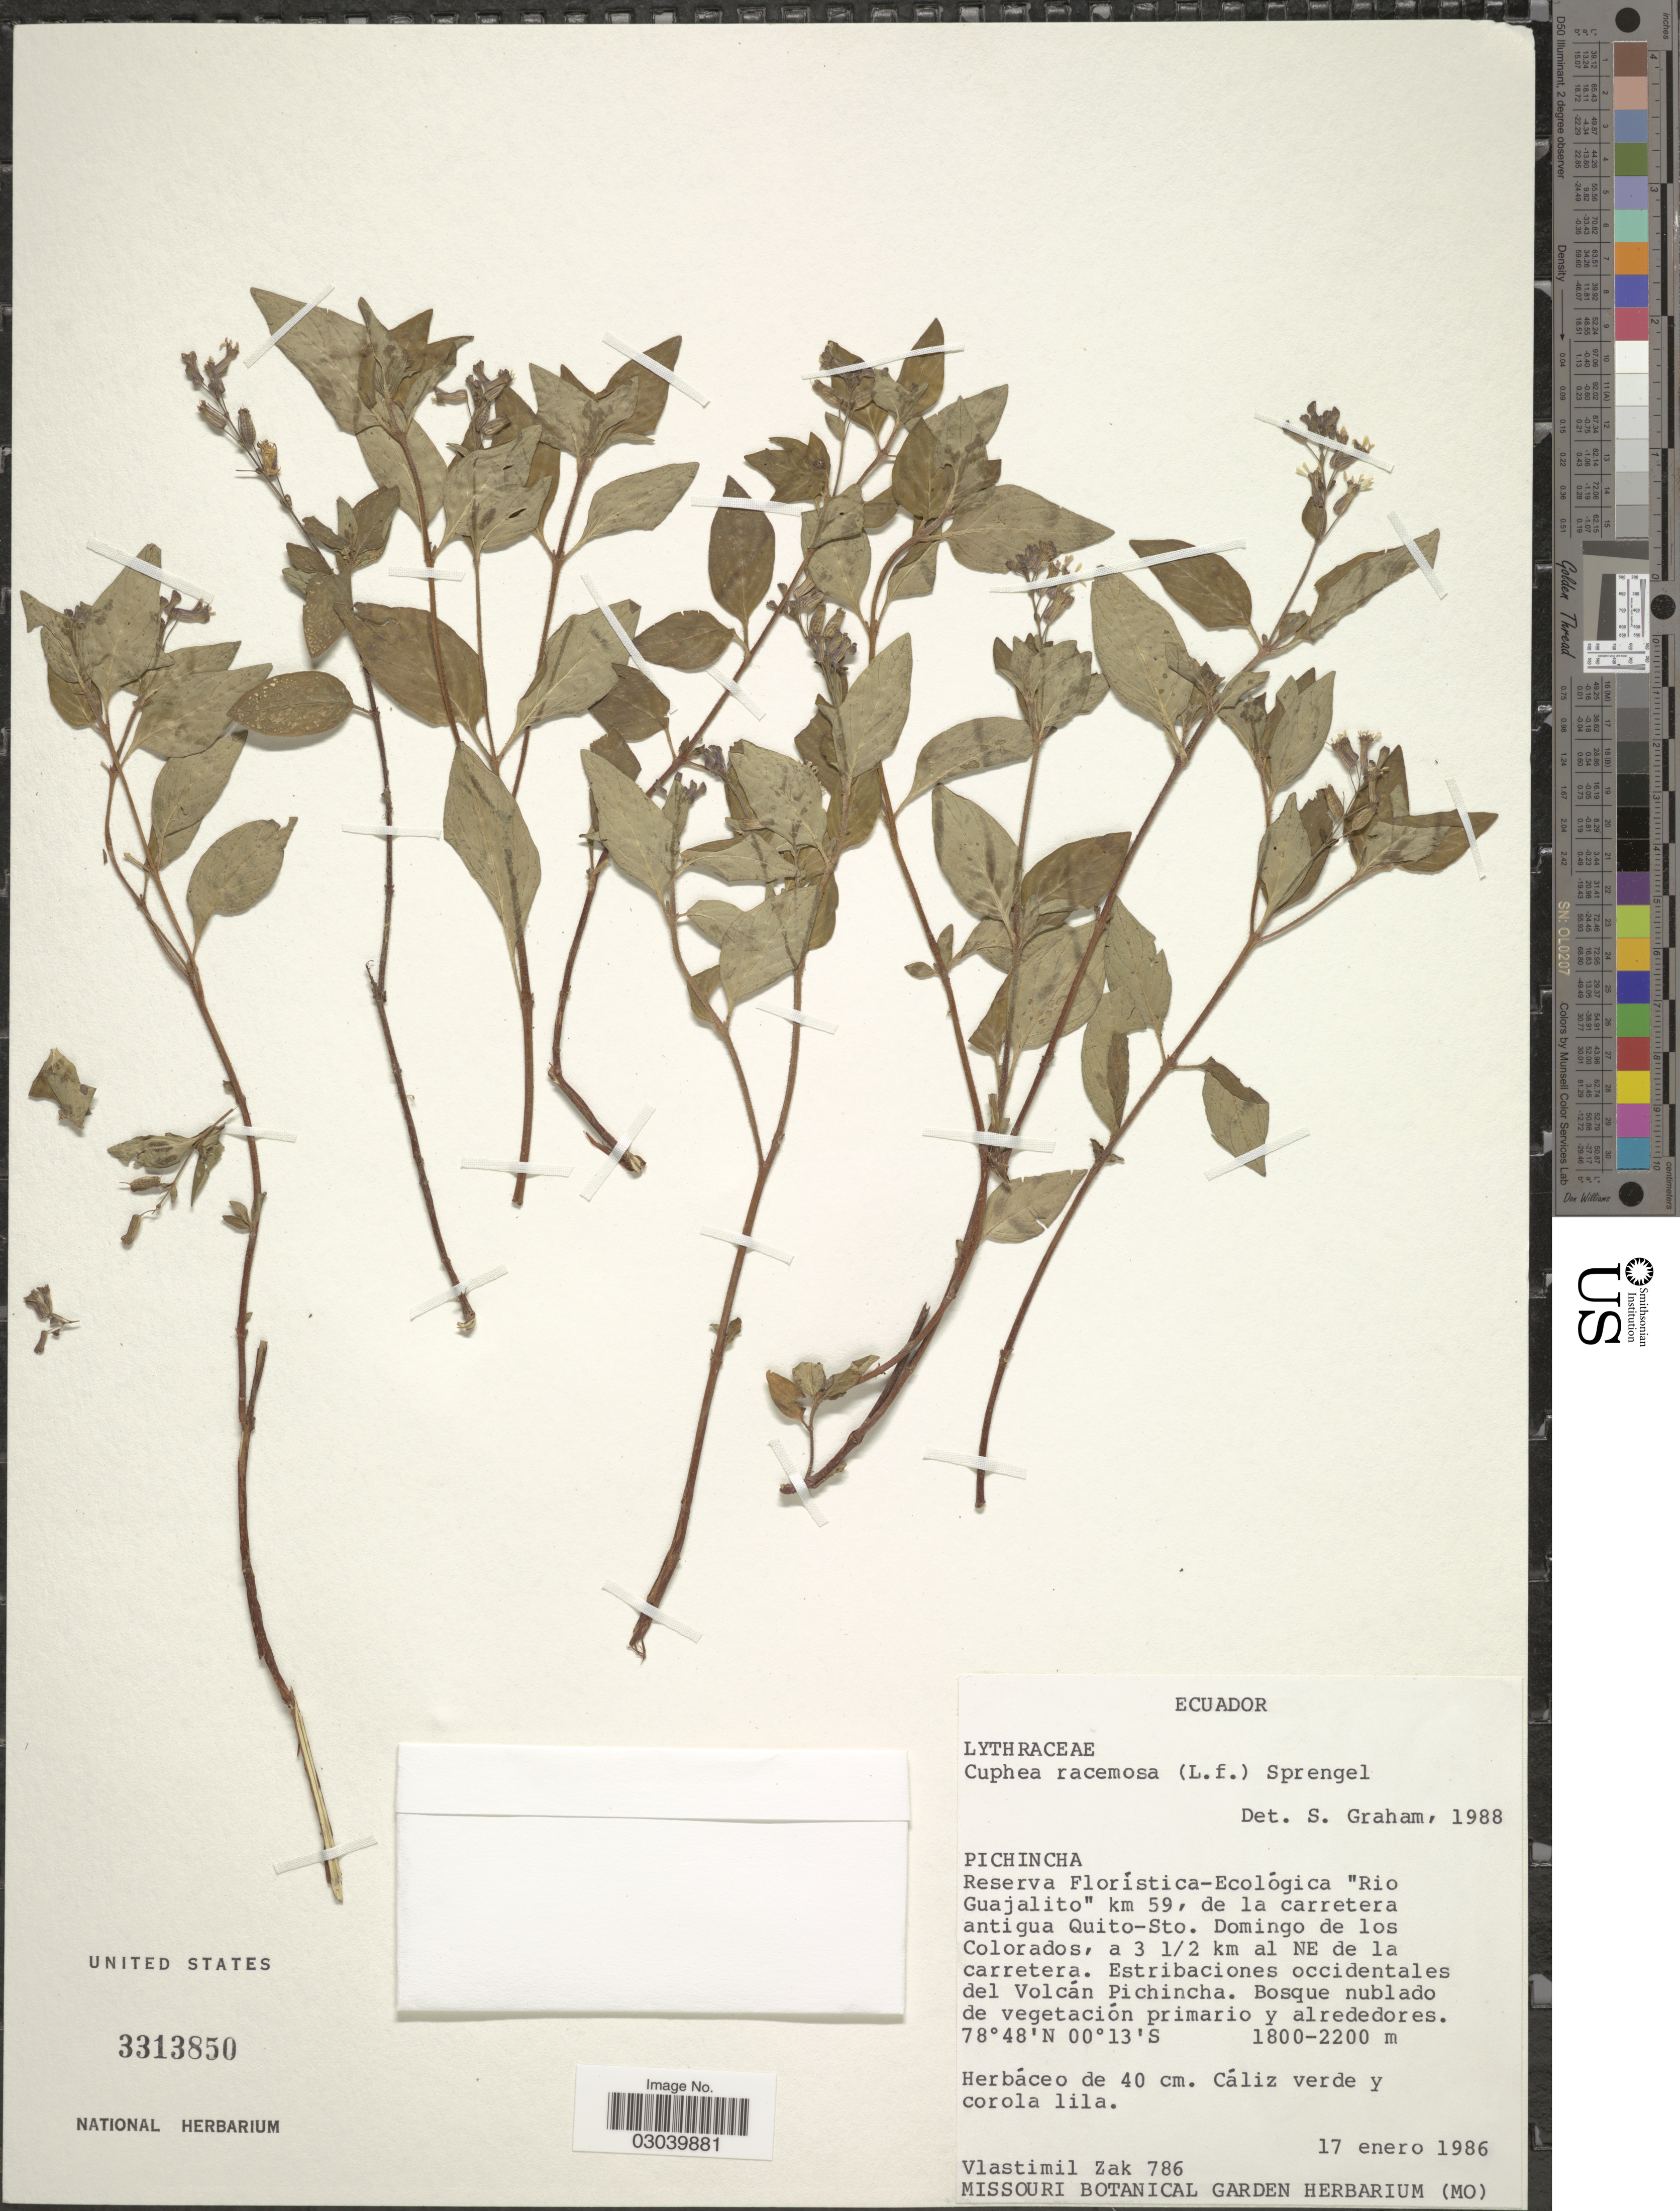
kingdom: Plantae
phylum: Tracheophyta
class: Magnoliopsida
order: Myrtales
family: Lythraceae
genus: Cuphea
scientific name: Cuphea racemosa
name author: (L. f.) Spreng.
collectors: V. Zak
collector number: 786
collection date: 1986-01-17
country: Ecuador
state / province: Pichincha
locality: Reserva Florística-Ecológica "Rio Guajalito" km 59, de la carretera antigua Quito-Sto. Domingo de los Colorados, a 3 ½ km al NE de la carretera. Estribaciones occidentales del Volcán Pichincha.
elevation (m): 1800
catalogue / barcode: US 3313850